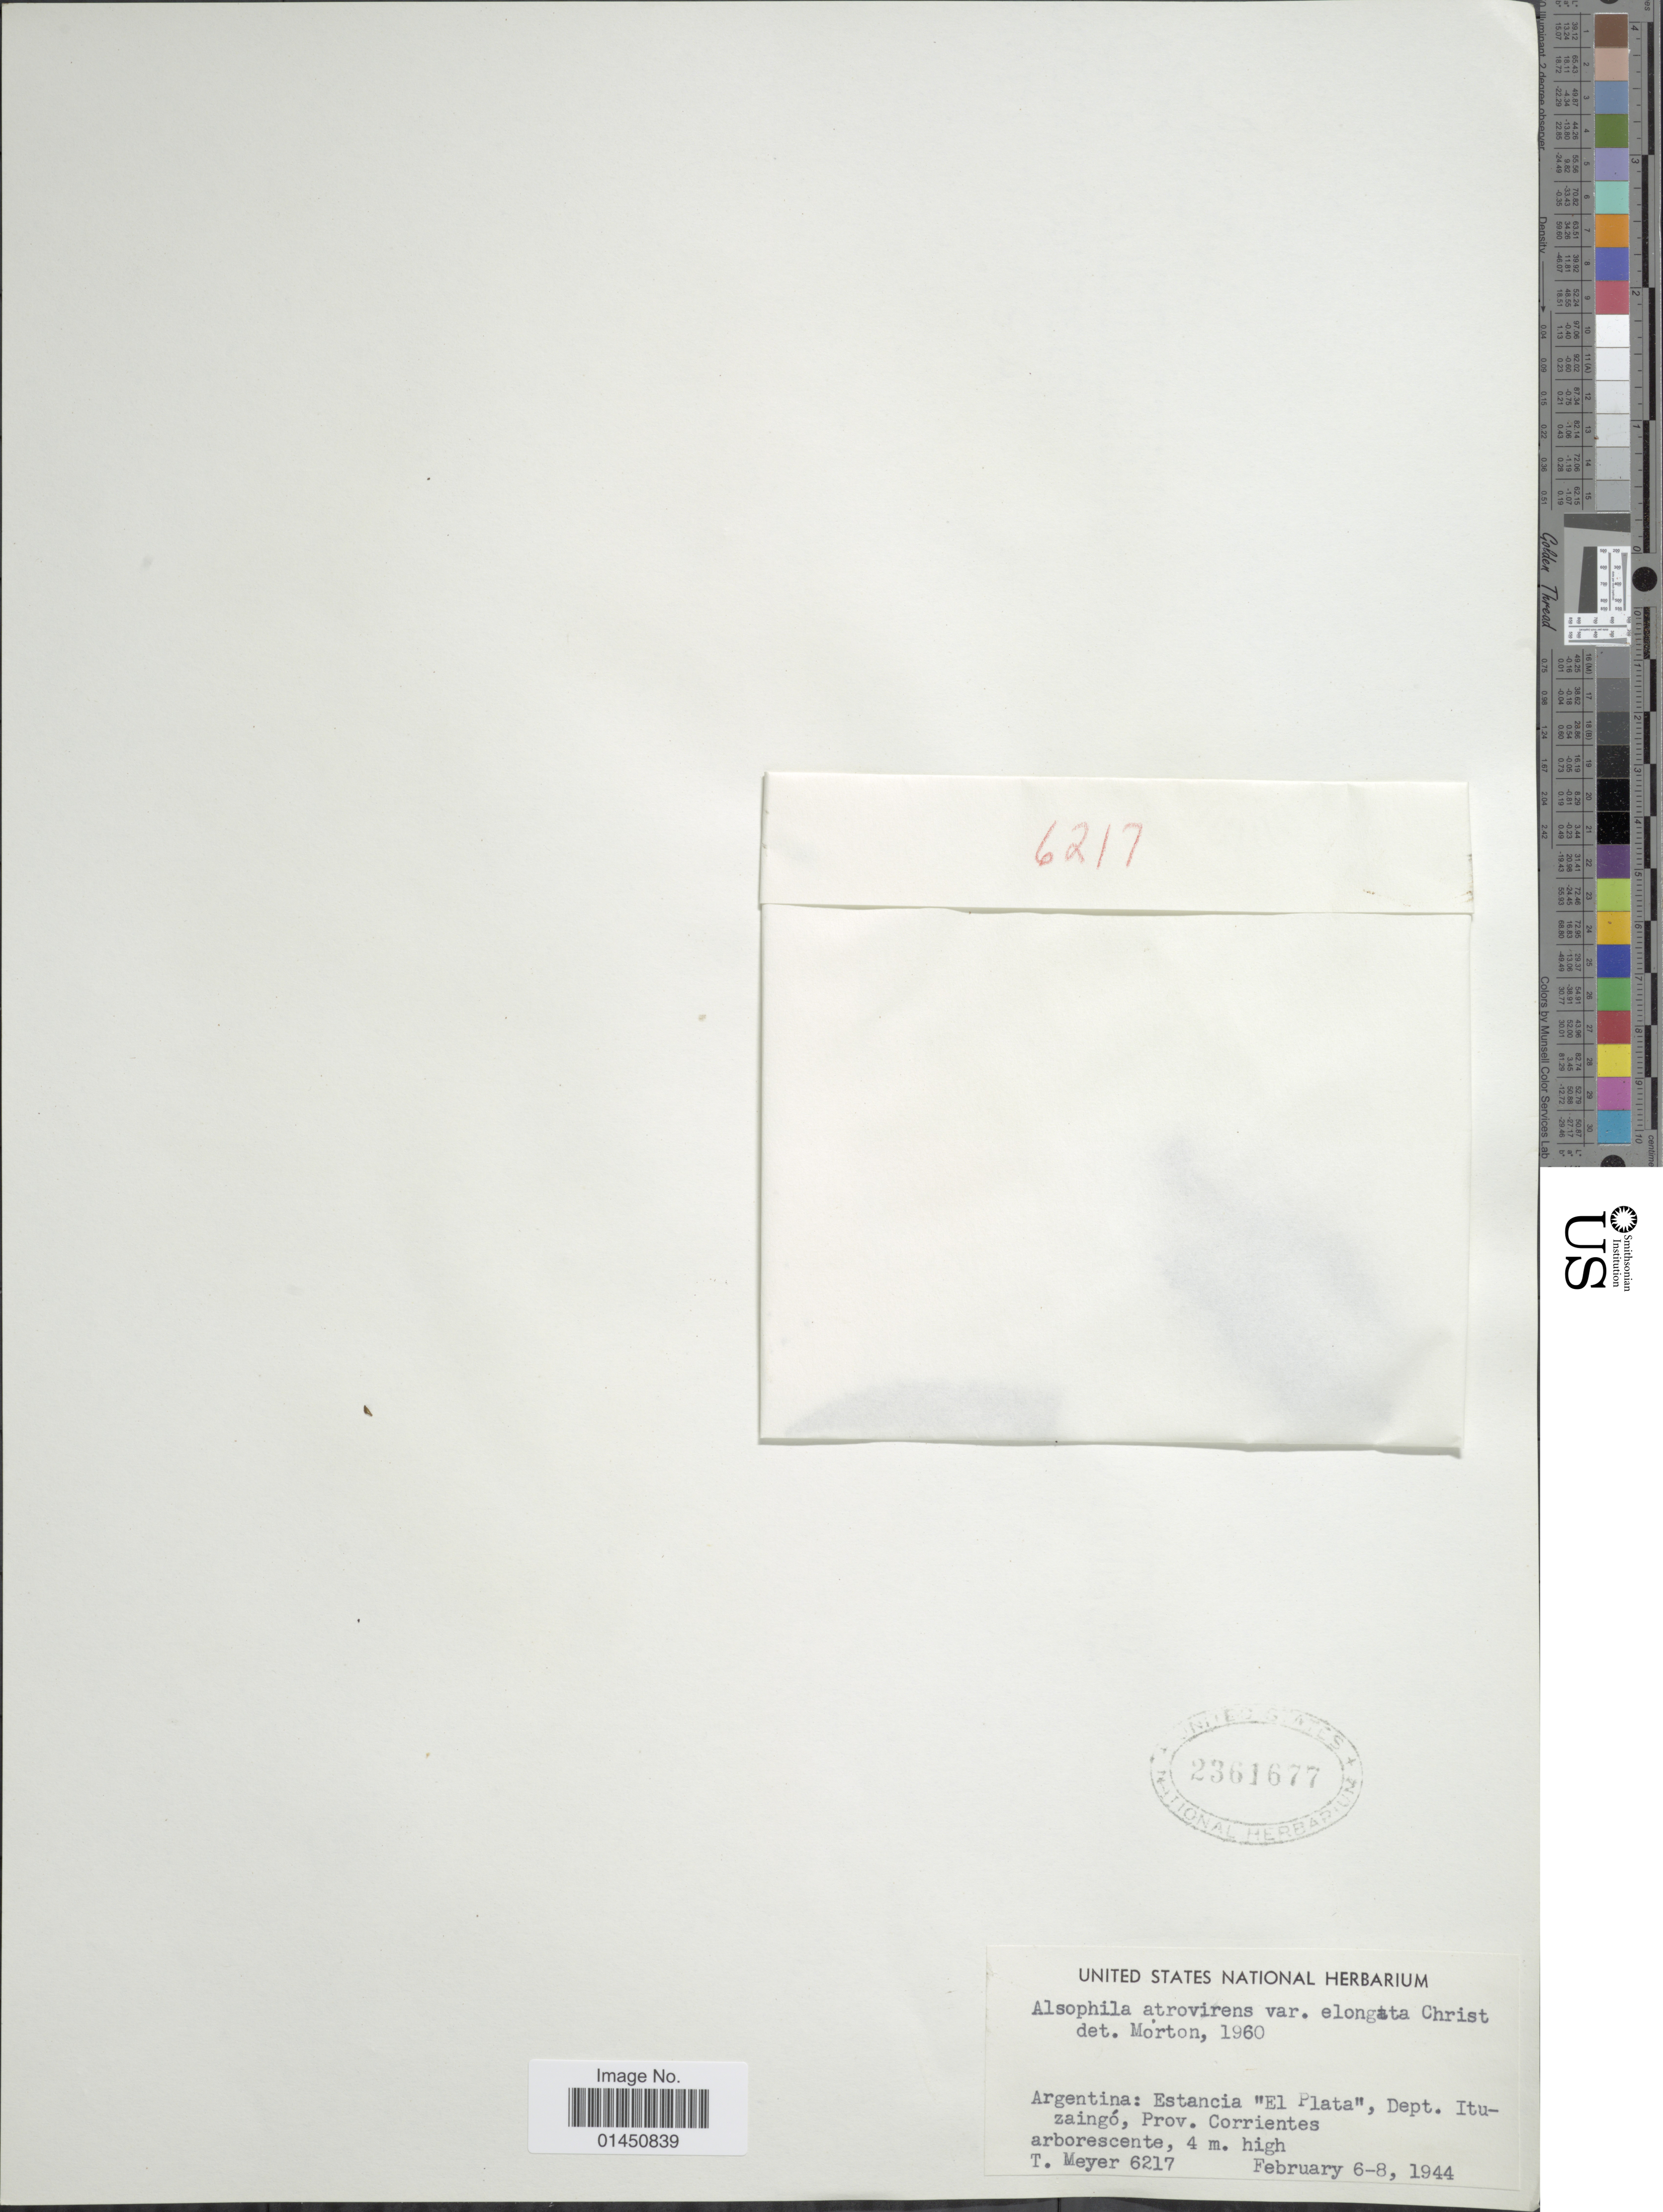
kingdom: Plantae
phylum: Tracheophyta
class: Polypodiopsida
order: Cyatheales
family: Cyatheaceae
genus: Cyathea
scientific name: Cyathea atrovirens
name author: (Lanapd. & Fisch.) Domin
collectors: T. Meyer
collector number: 6217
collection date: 1944-02-06/1944-02-08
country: Argentina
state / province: Corrientes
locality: Estancia "El Plata", Dept. Ituzaingo.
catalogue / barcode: US 2361677